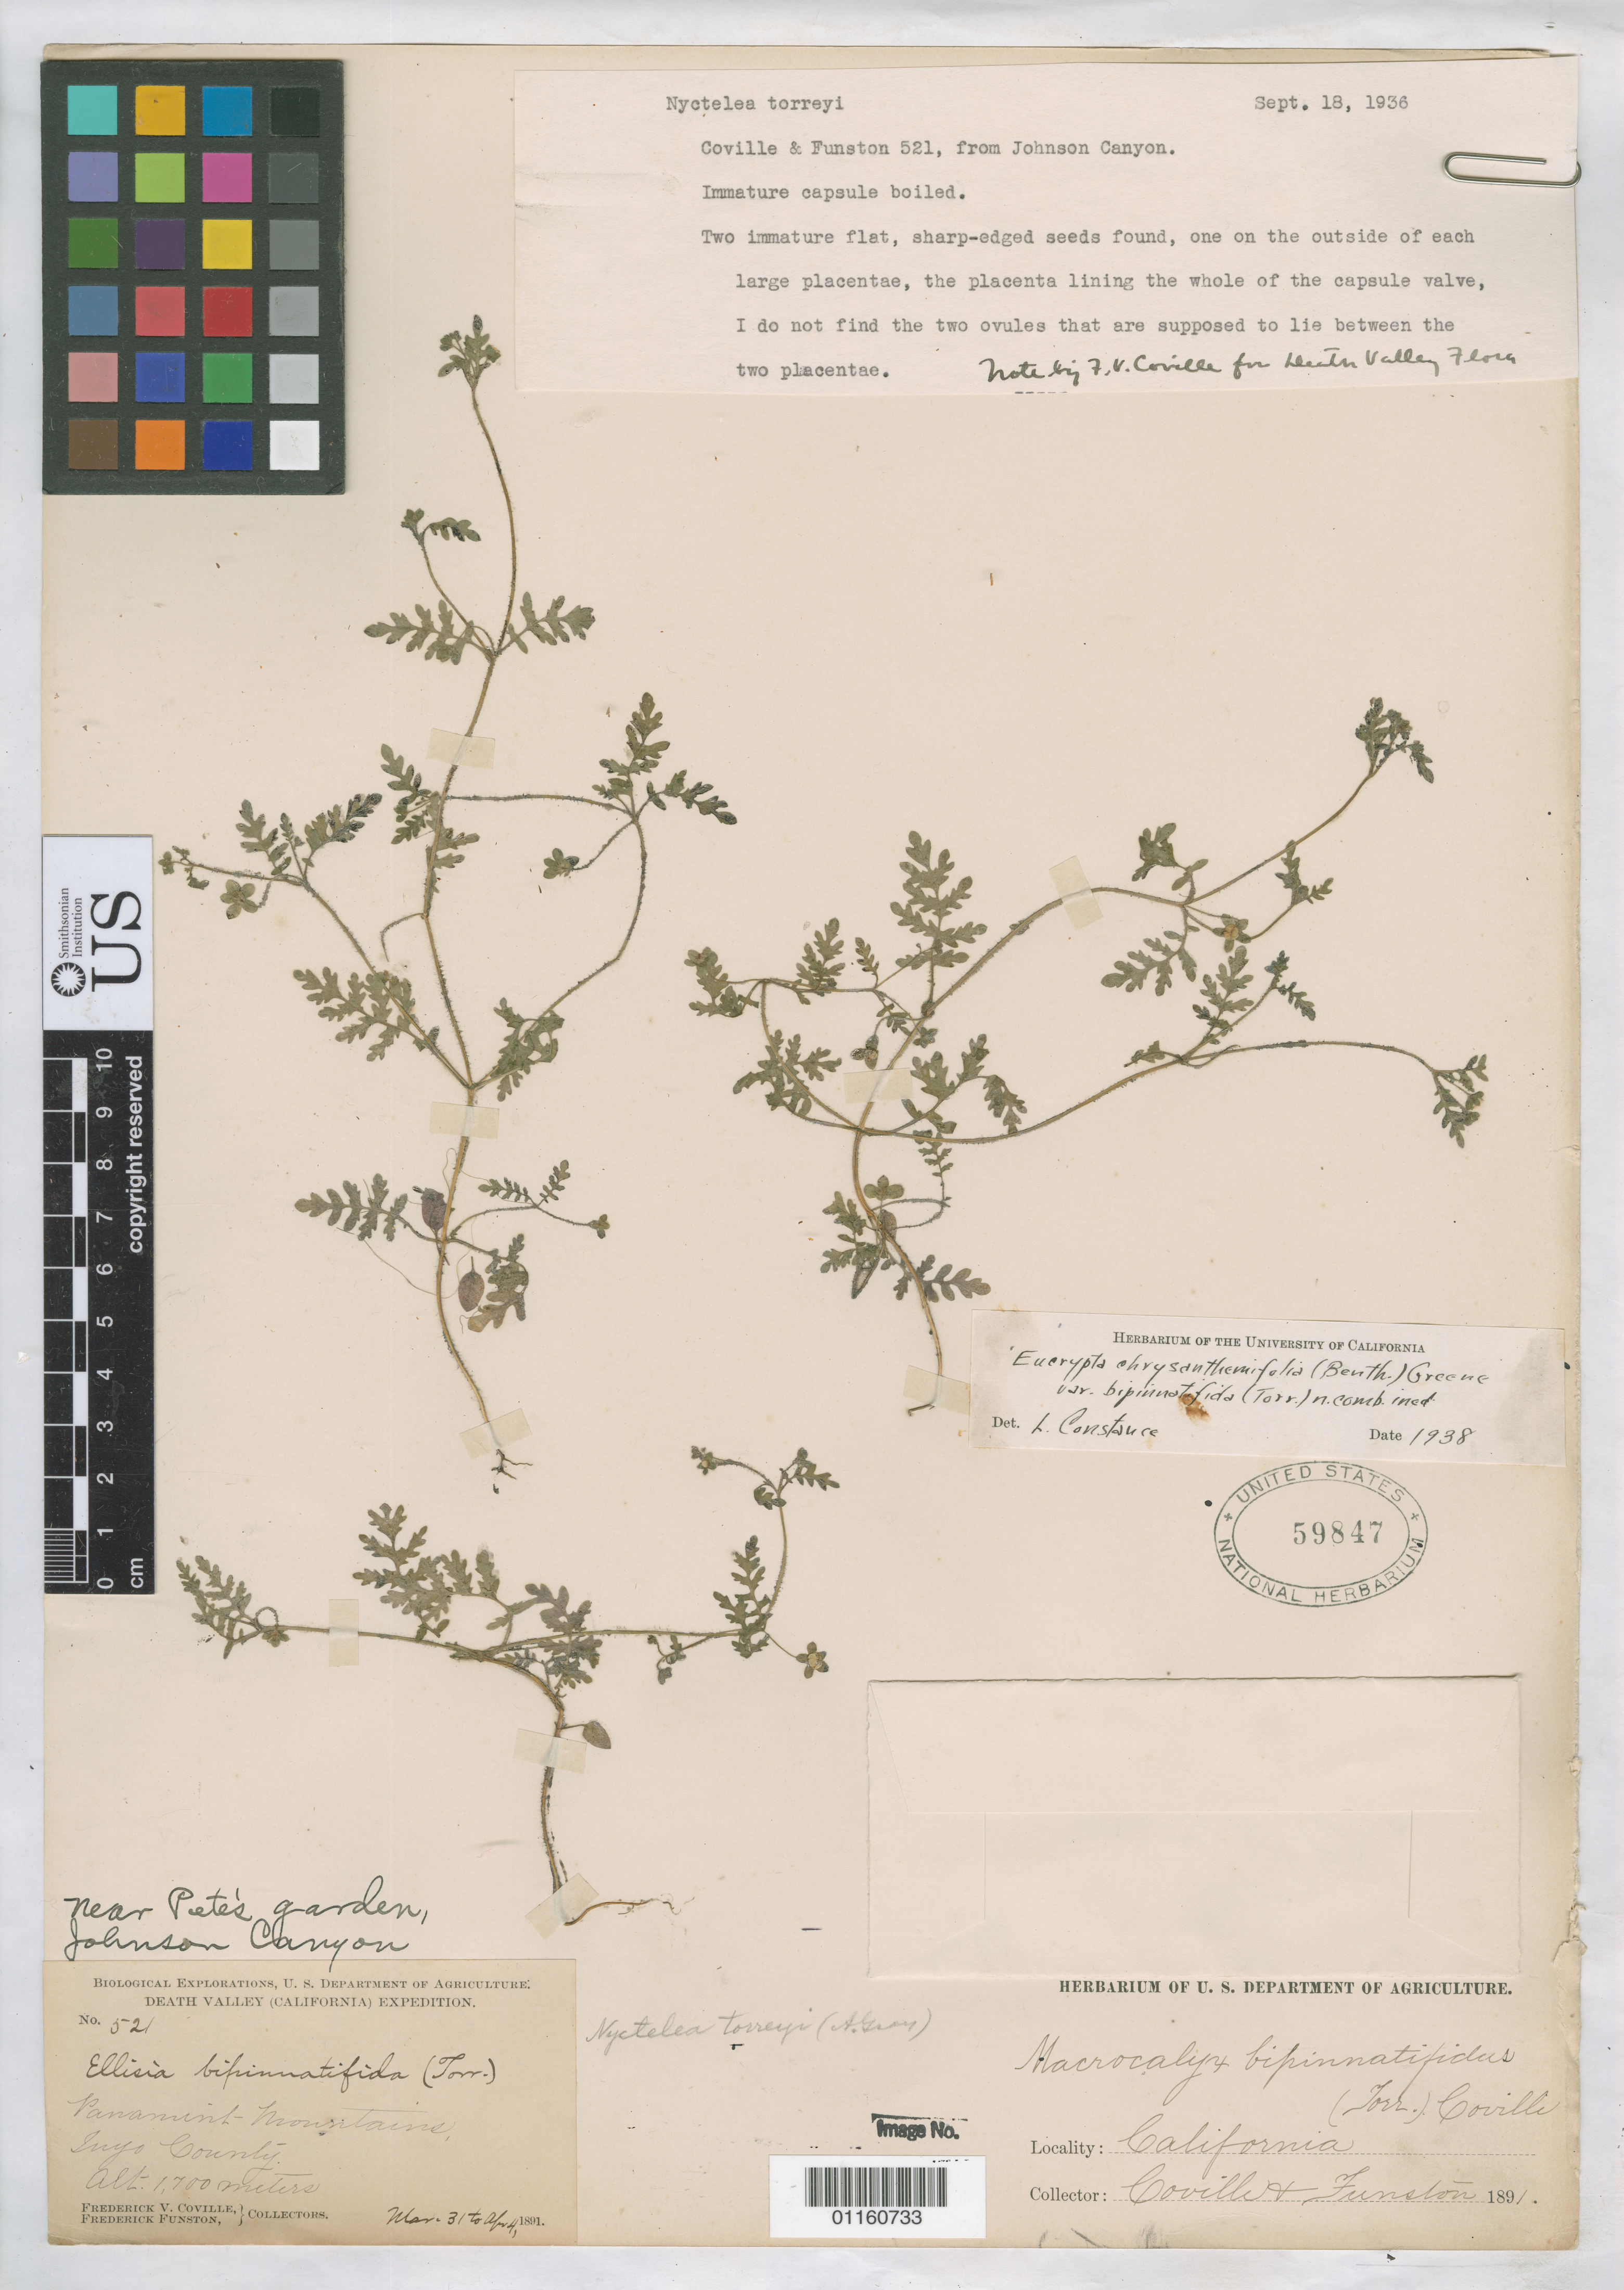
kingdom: Plantae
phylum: Tracheophyta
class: Magnoliopsida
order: Boraginales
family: Hydrophyllaceae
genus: Eucrypta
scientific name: Eucrypta chrysanthemifolia var. bipinnatifida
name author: (Torr.) Constance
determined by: Constance, L., (UC), University of California Berkeley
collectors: F. V. Coville & F. Funston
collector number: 521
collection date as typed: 31 Mar 1891 to 4 Apr 1891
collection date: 1891-03-31/1891-04-04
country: United States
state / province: California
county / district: Inyo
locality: Panamint Mountains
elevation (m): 1700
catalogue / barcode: US 59847